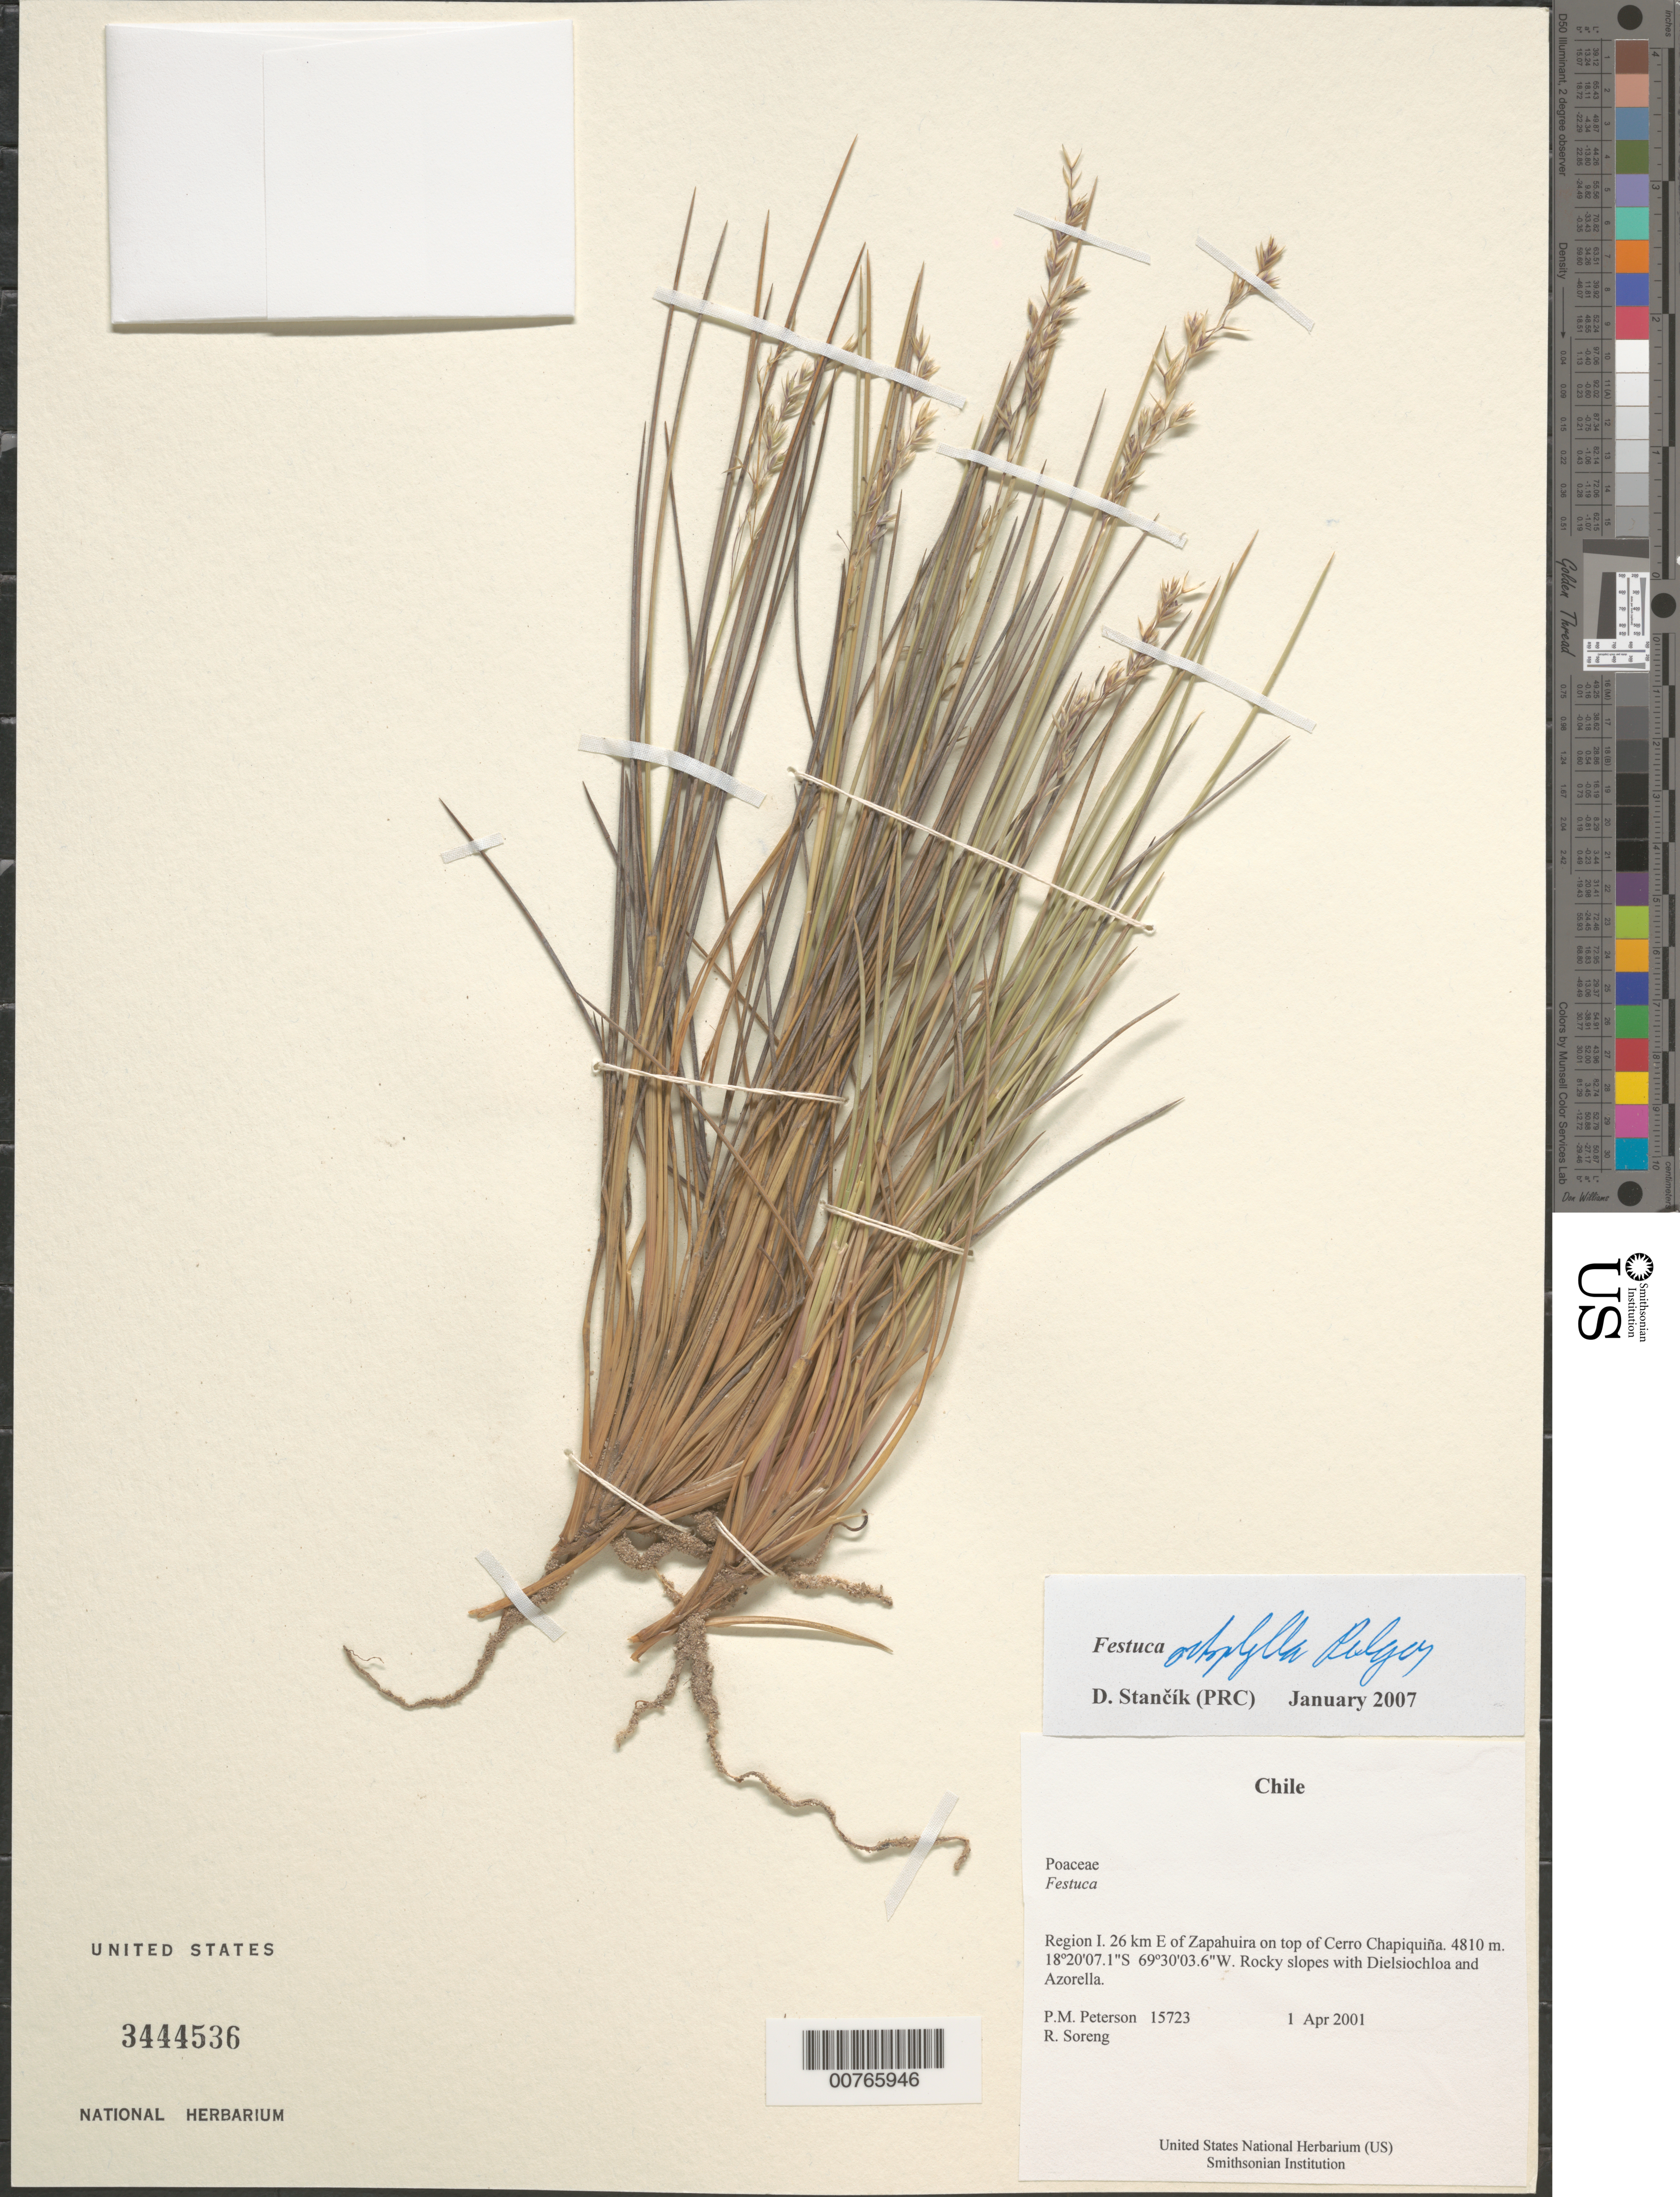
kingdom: Plantae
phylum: Tracheophyta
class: Liliopsida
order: Poales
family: Poaceae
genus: Festuca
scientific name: Festuca orthophylla var. boliviana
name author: Pilg.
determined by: Stancik, D.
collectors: P. M. Peterson & R. J. Soreng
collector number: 15723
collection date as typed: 01 Apr 2001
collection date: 2001-04-01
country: Chile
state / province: Tarapacá (I)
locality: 26 km E of Zapahuira on top of Cerro Chapiquiña.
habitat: Rocky slopes with Dielsiochloa and Azorella.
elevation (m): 4810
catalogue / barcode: US 3444536